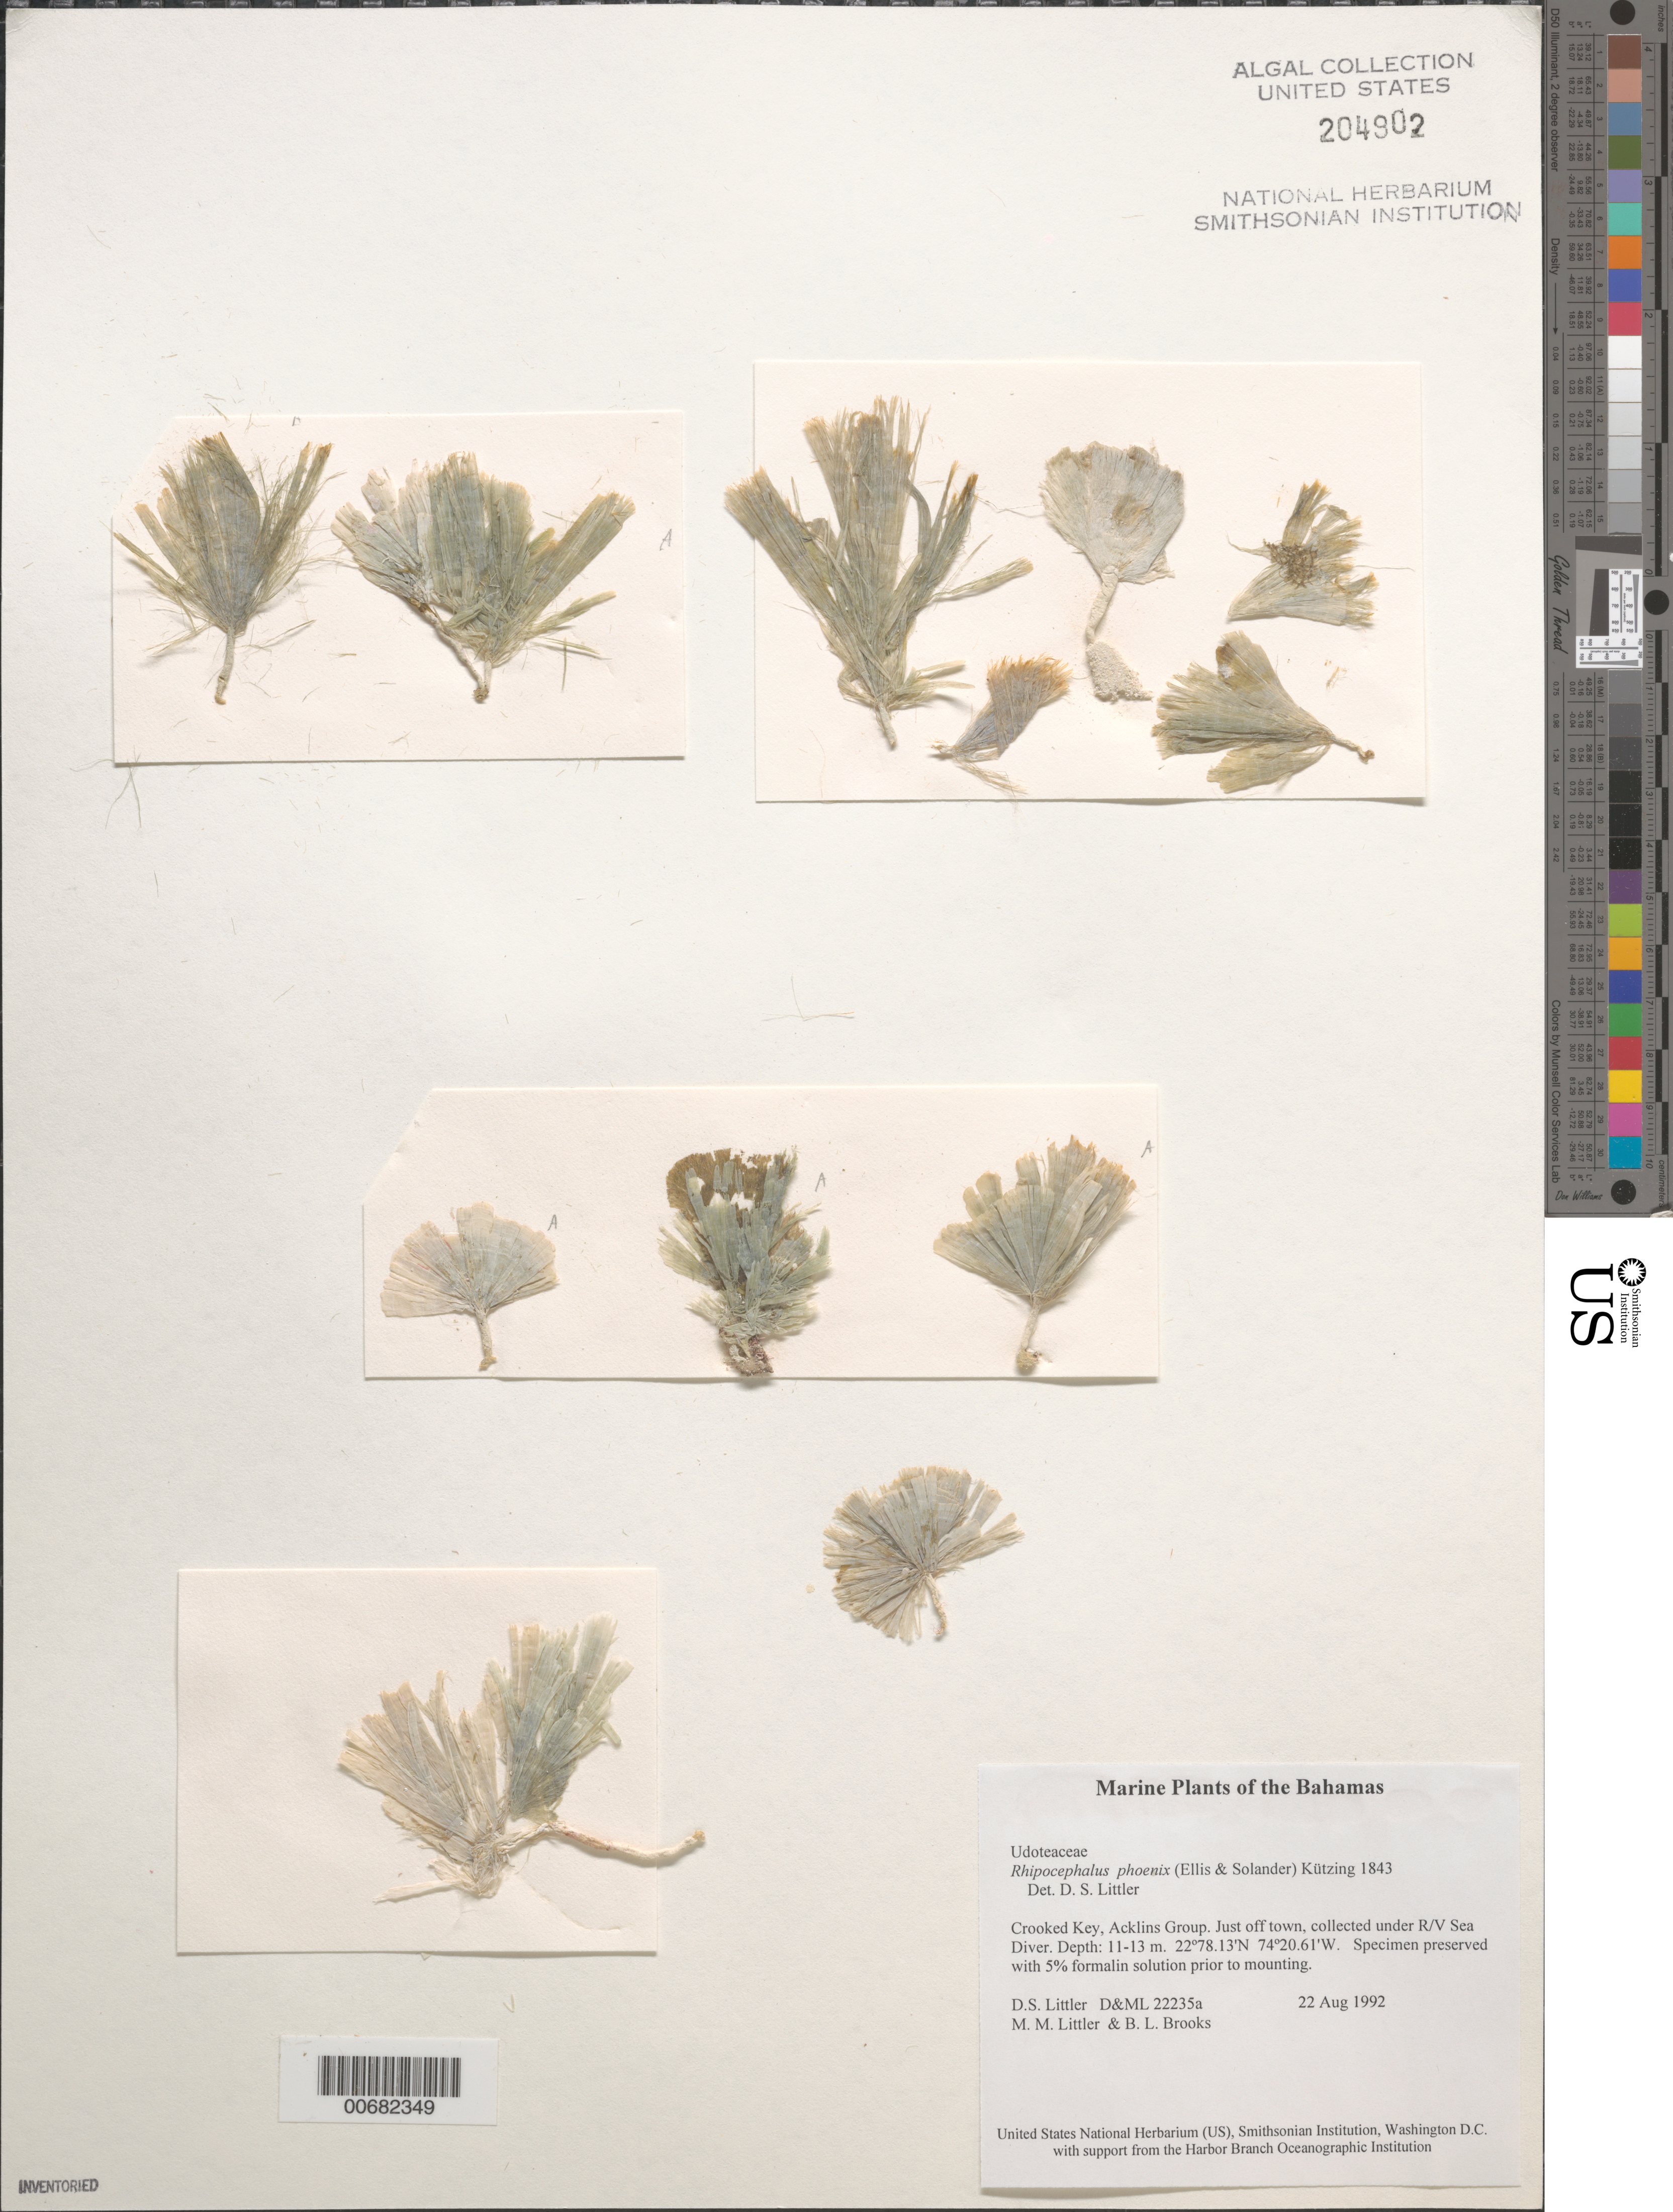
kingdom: Plantae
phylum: Chlorophyta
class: Ulvophyceae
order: Bryopsidales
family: Udoteaceae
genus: Rhipocephalus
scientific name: Rhipocephalus phoenix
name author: (J. Ellis & Sol.) Kütz.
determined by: Littler, D. S.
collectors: D. S. Littler, M. M. Littler & B. Brooks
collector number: D&ML 22235a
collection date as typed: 22 Aug 1992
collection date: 1992-08-22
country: Bahamas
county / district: Crooked Island District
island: Crooked Island (Crooked Key)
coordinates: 22 78.13' N, 74 20.61' W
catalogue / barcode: US 204902